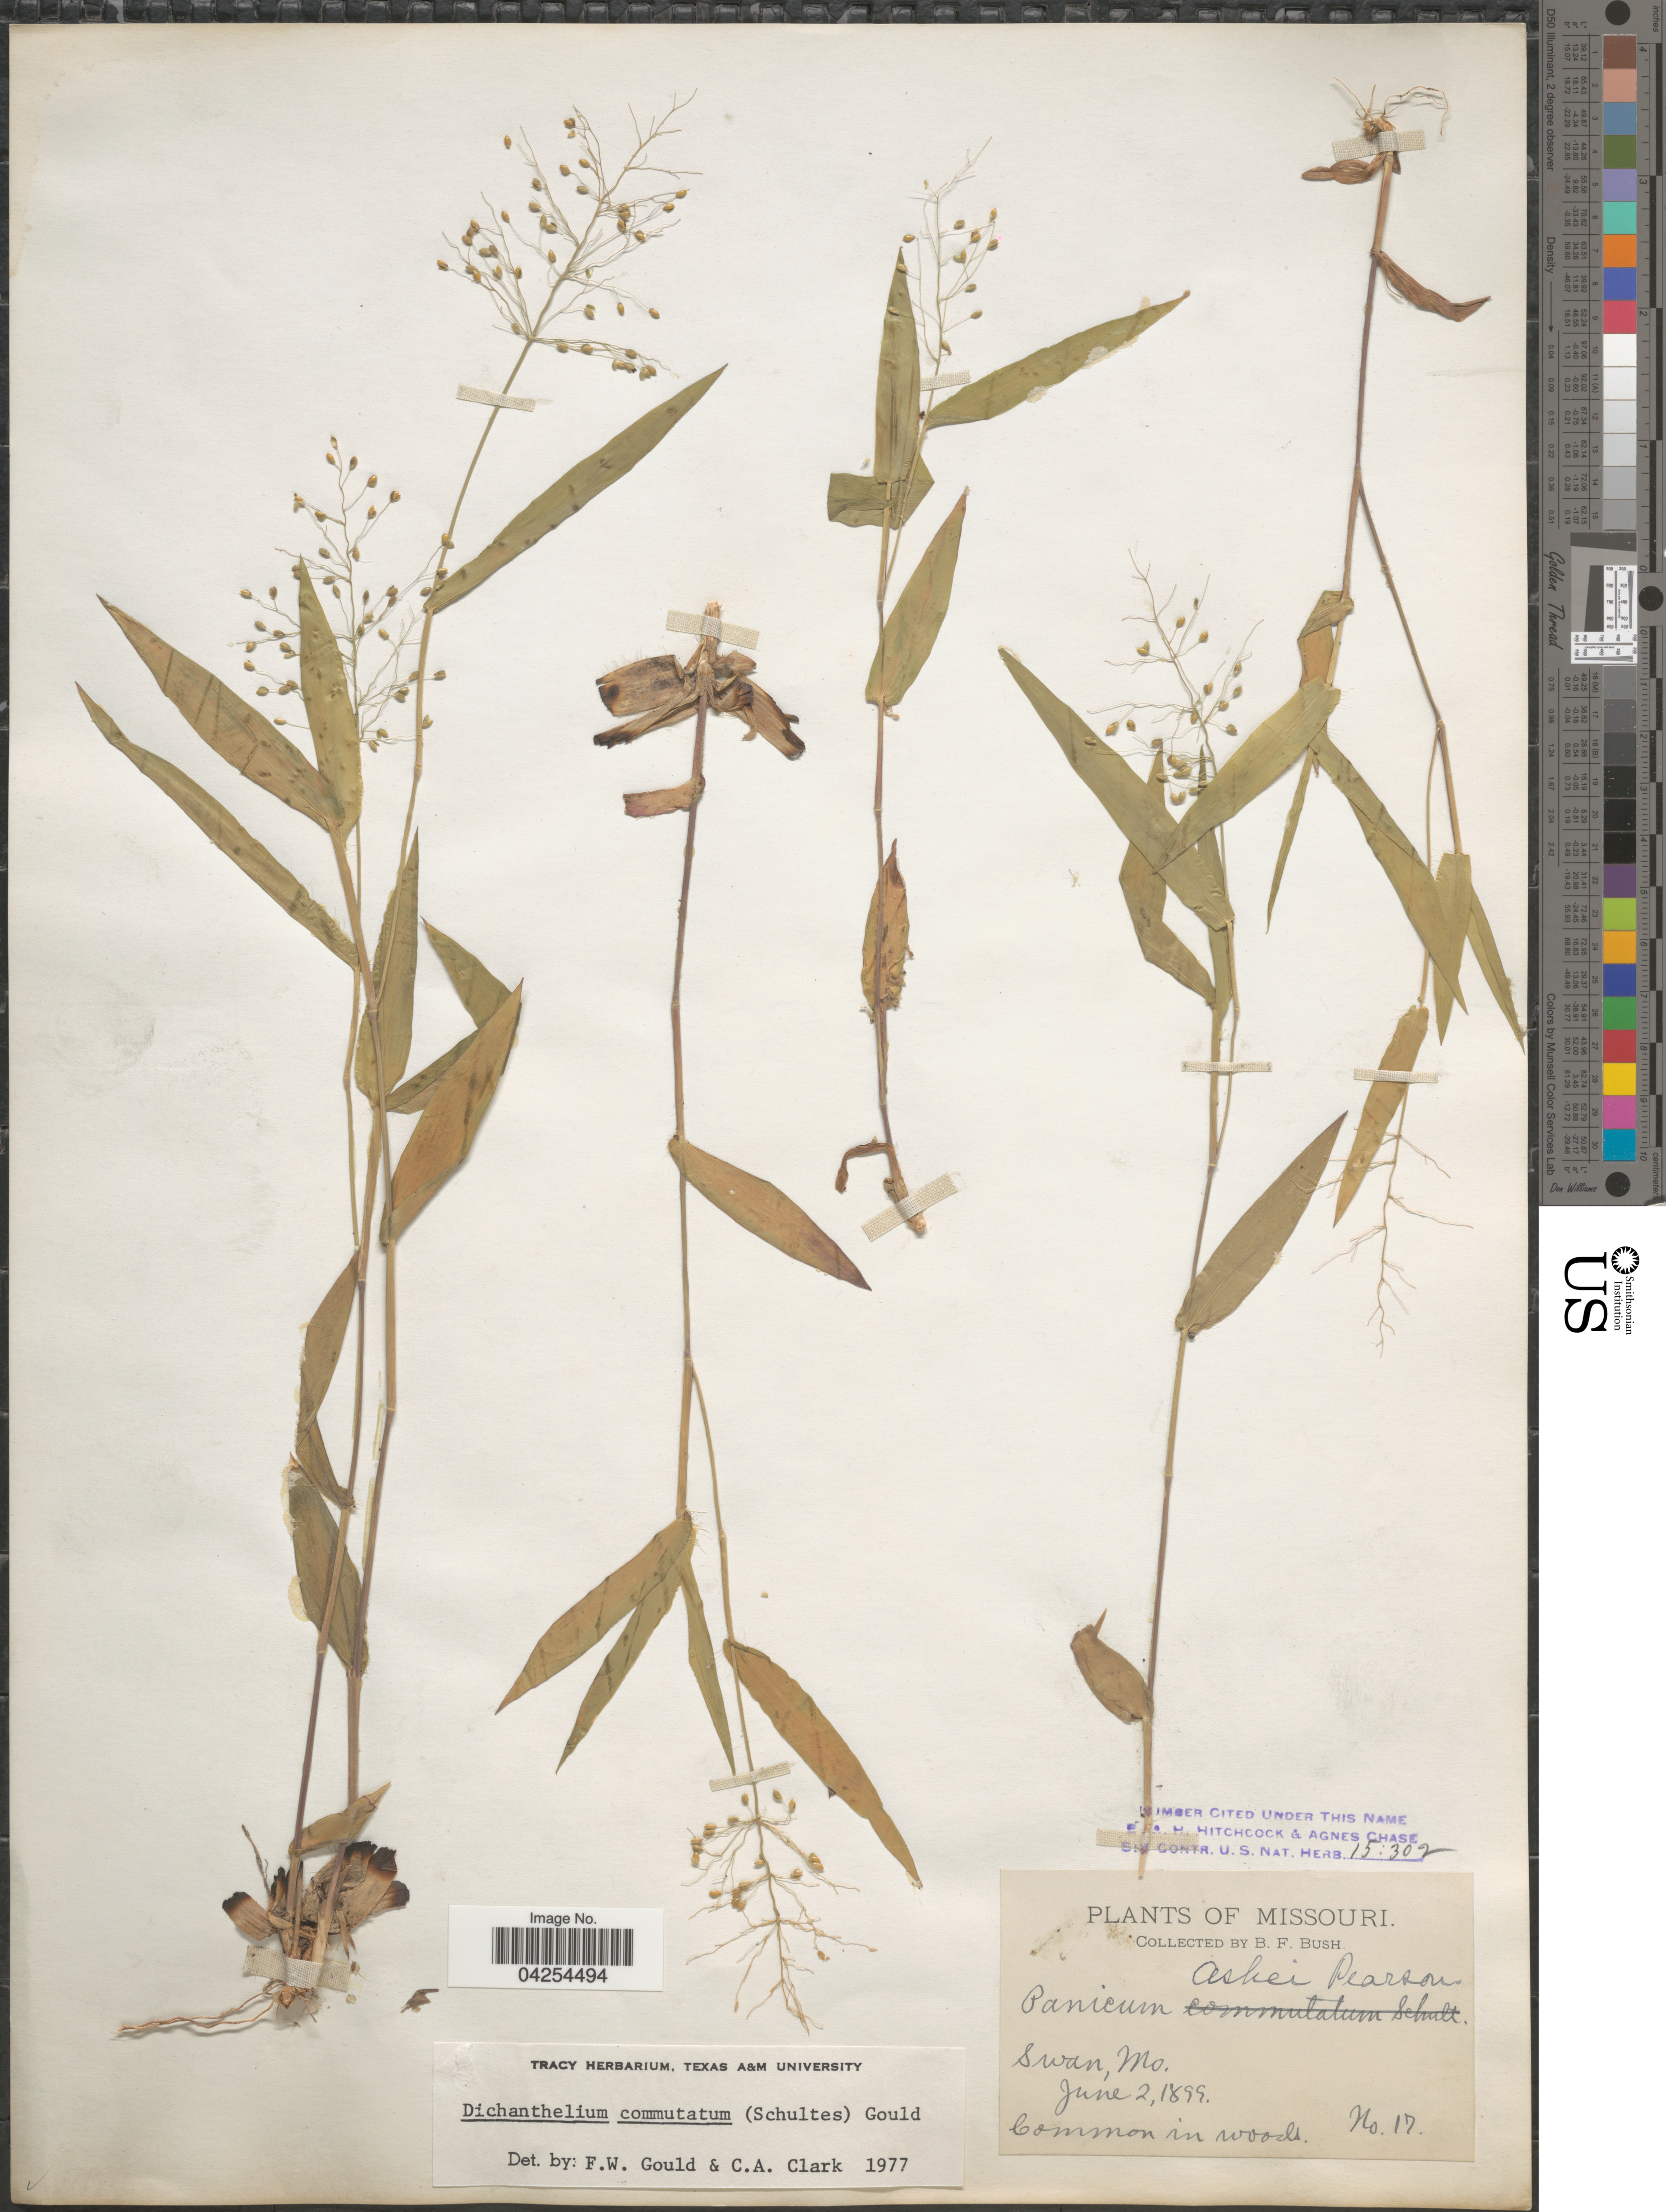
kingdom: Plantae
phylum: Tracheophyta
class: Liliopsida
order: Poales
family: Poaceae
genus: Dichanthelium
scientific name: Dichanthelium commutatum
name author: (Schult.) Gould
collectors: B. F. Bush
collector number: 17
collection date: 1899-06-02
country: United States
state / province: Mississippi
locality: Swan.